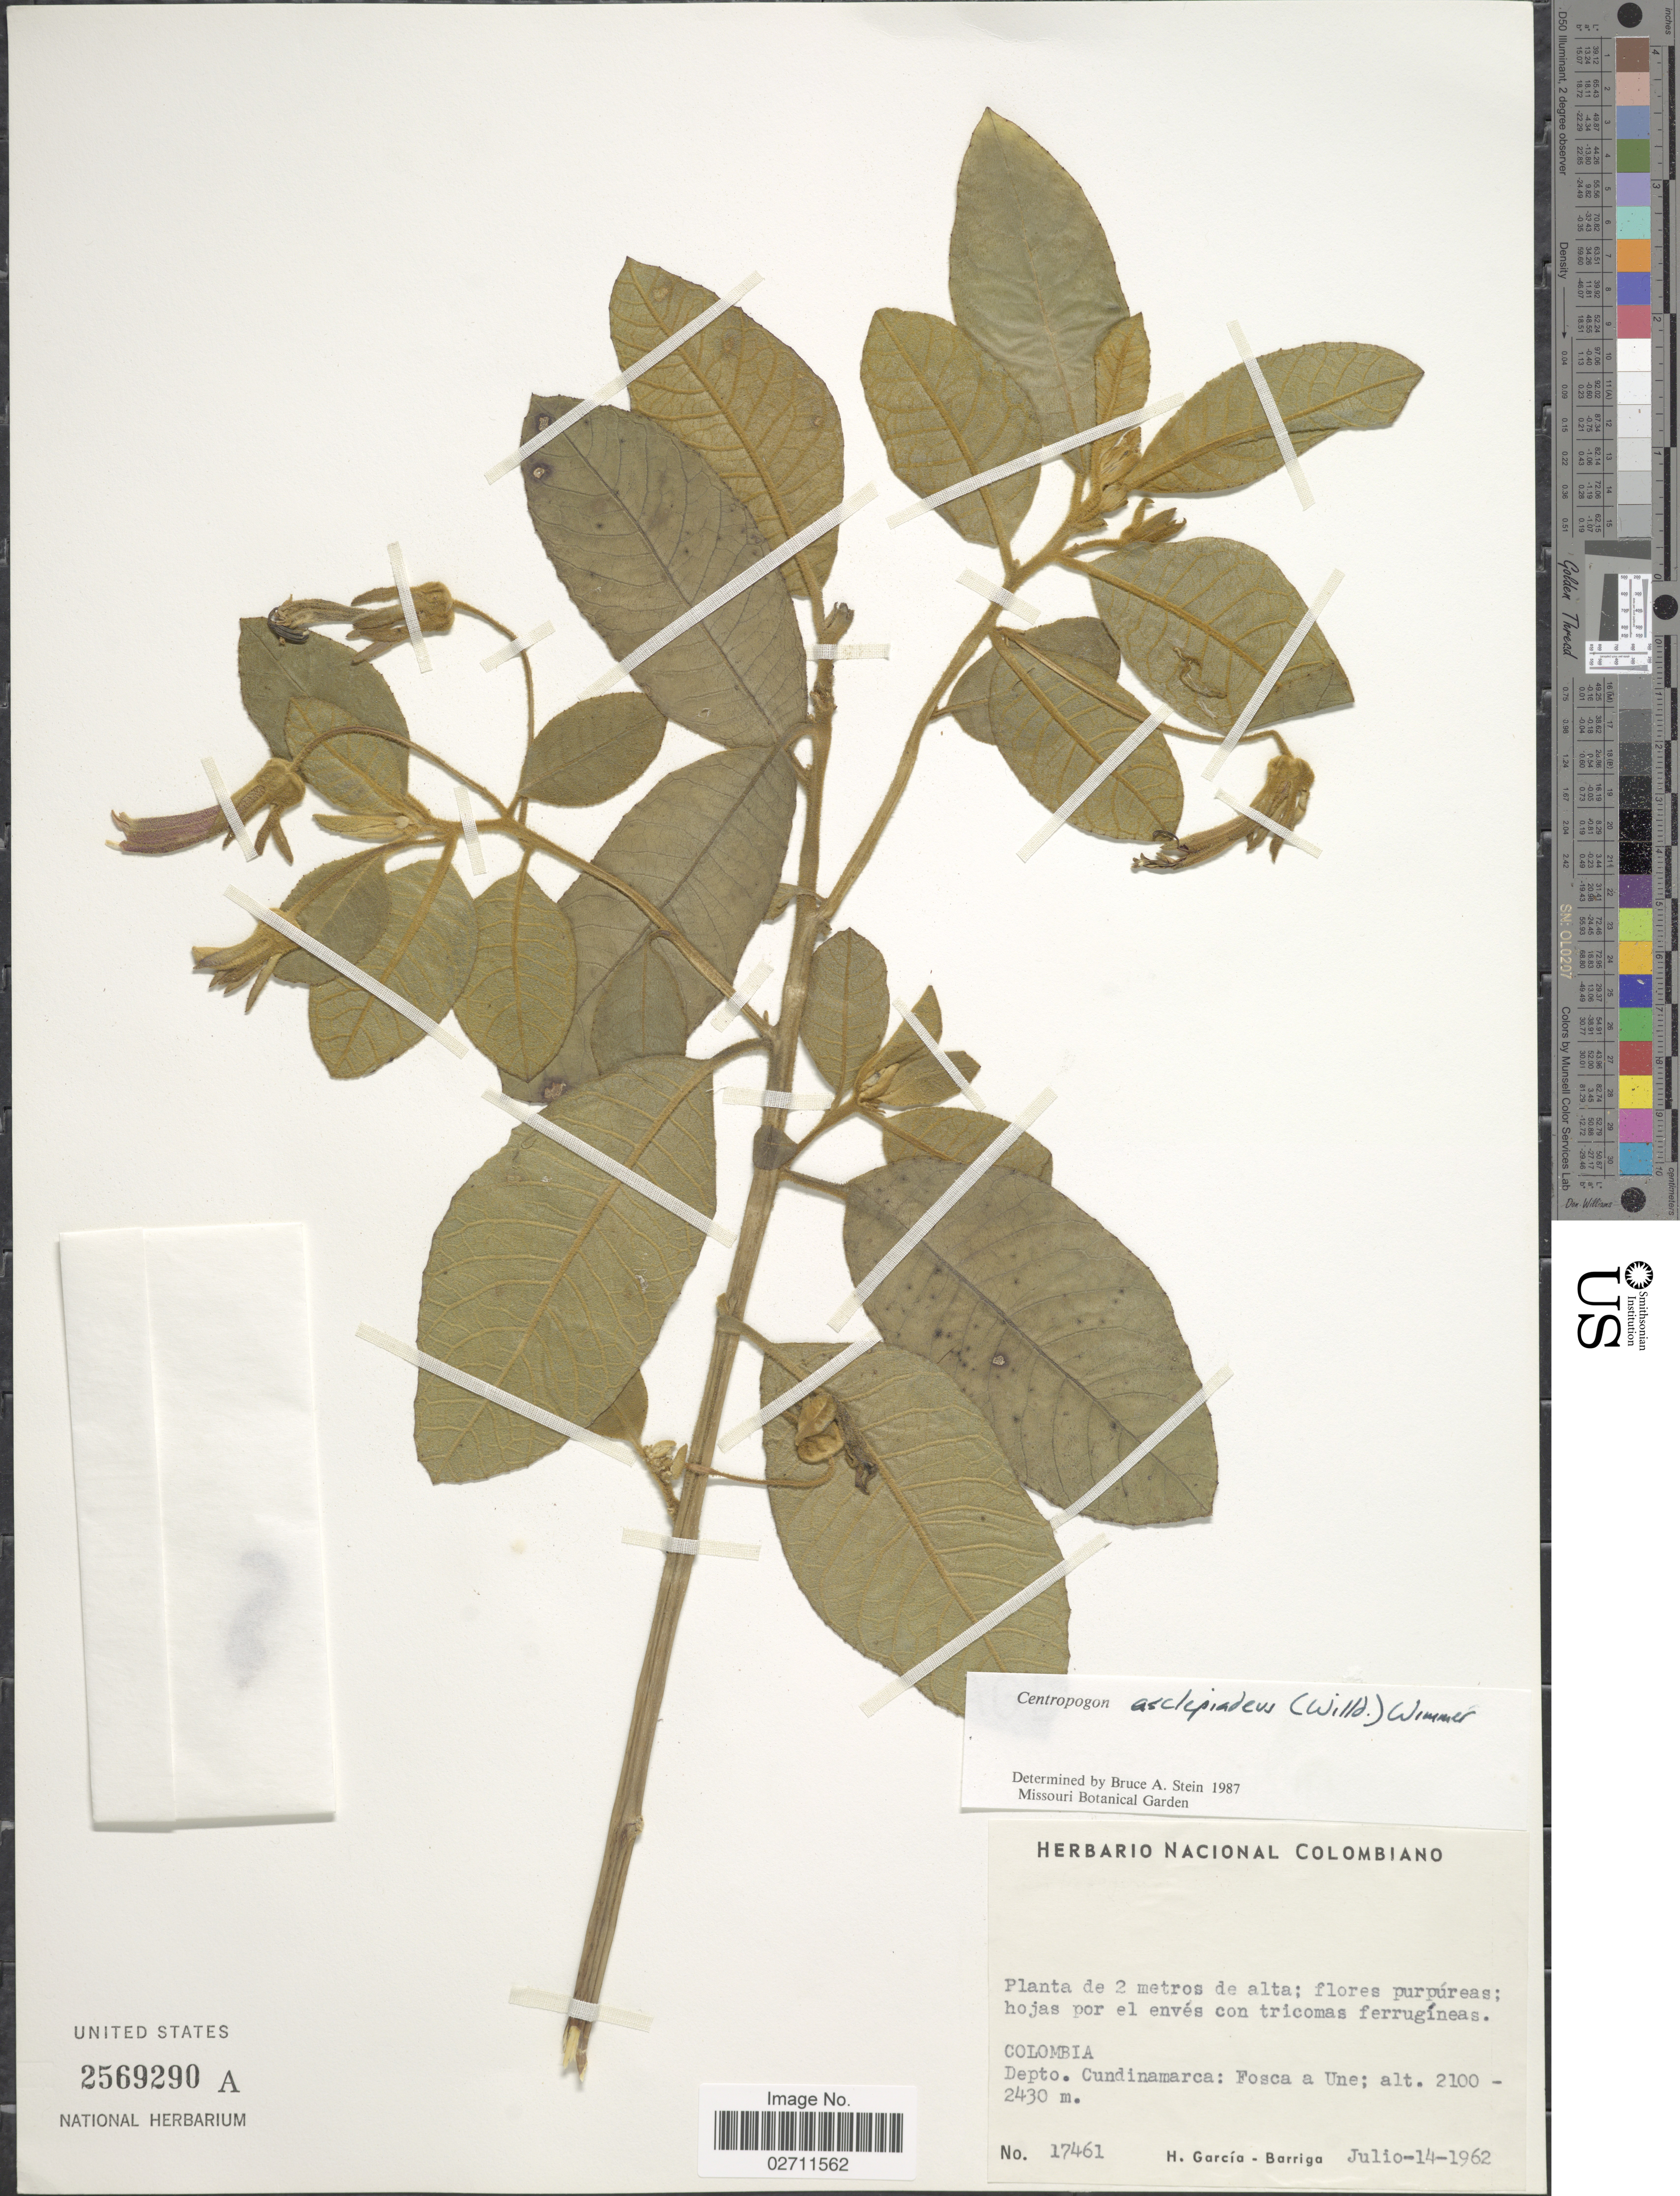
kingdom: Plantae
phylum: Tracheophyta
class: Magnoliopsida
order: Asterales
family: Campanulaceae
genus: Centropogon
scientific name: Centropogon asclepiadeus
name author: (Willd. ex Schult.) E. Wimm.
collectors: H. García Barriga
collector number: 17461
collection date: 1962-07-14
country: Colombia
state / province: Cundinamarca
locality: Fosca a Une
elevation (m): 2100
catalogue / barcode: US 2569290A